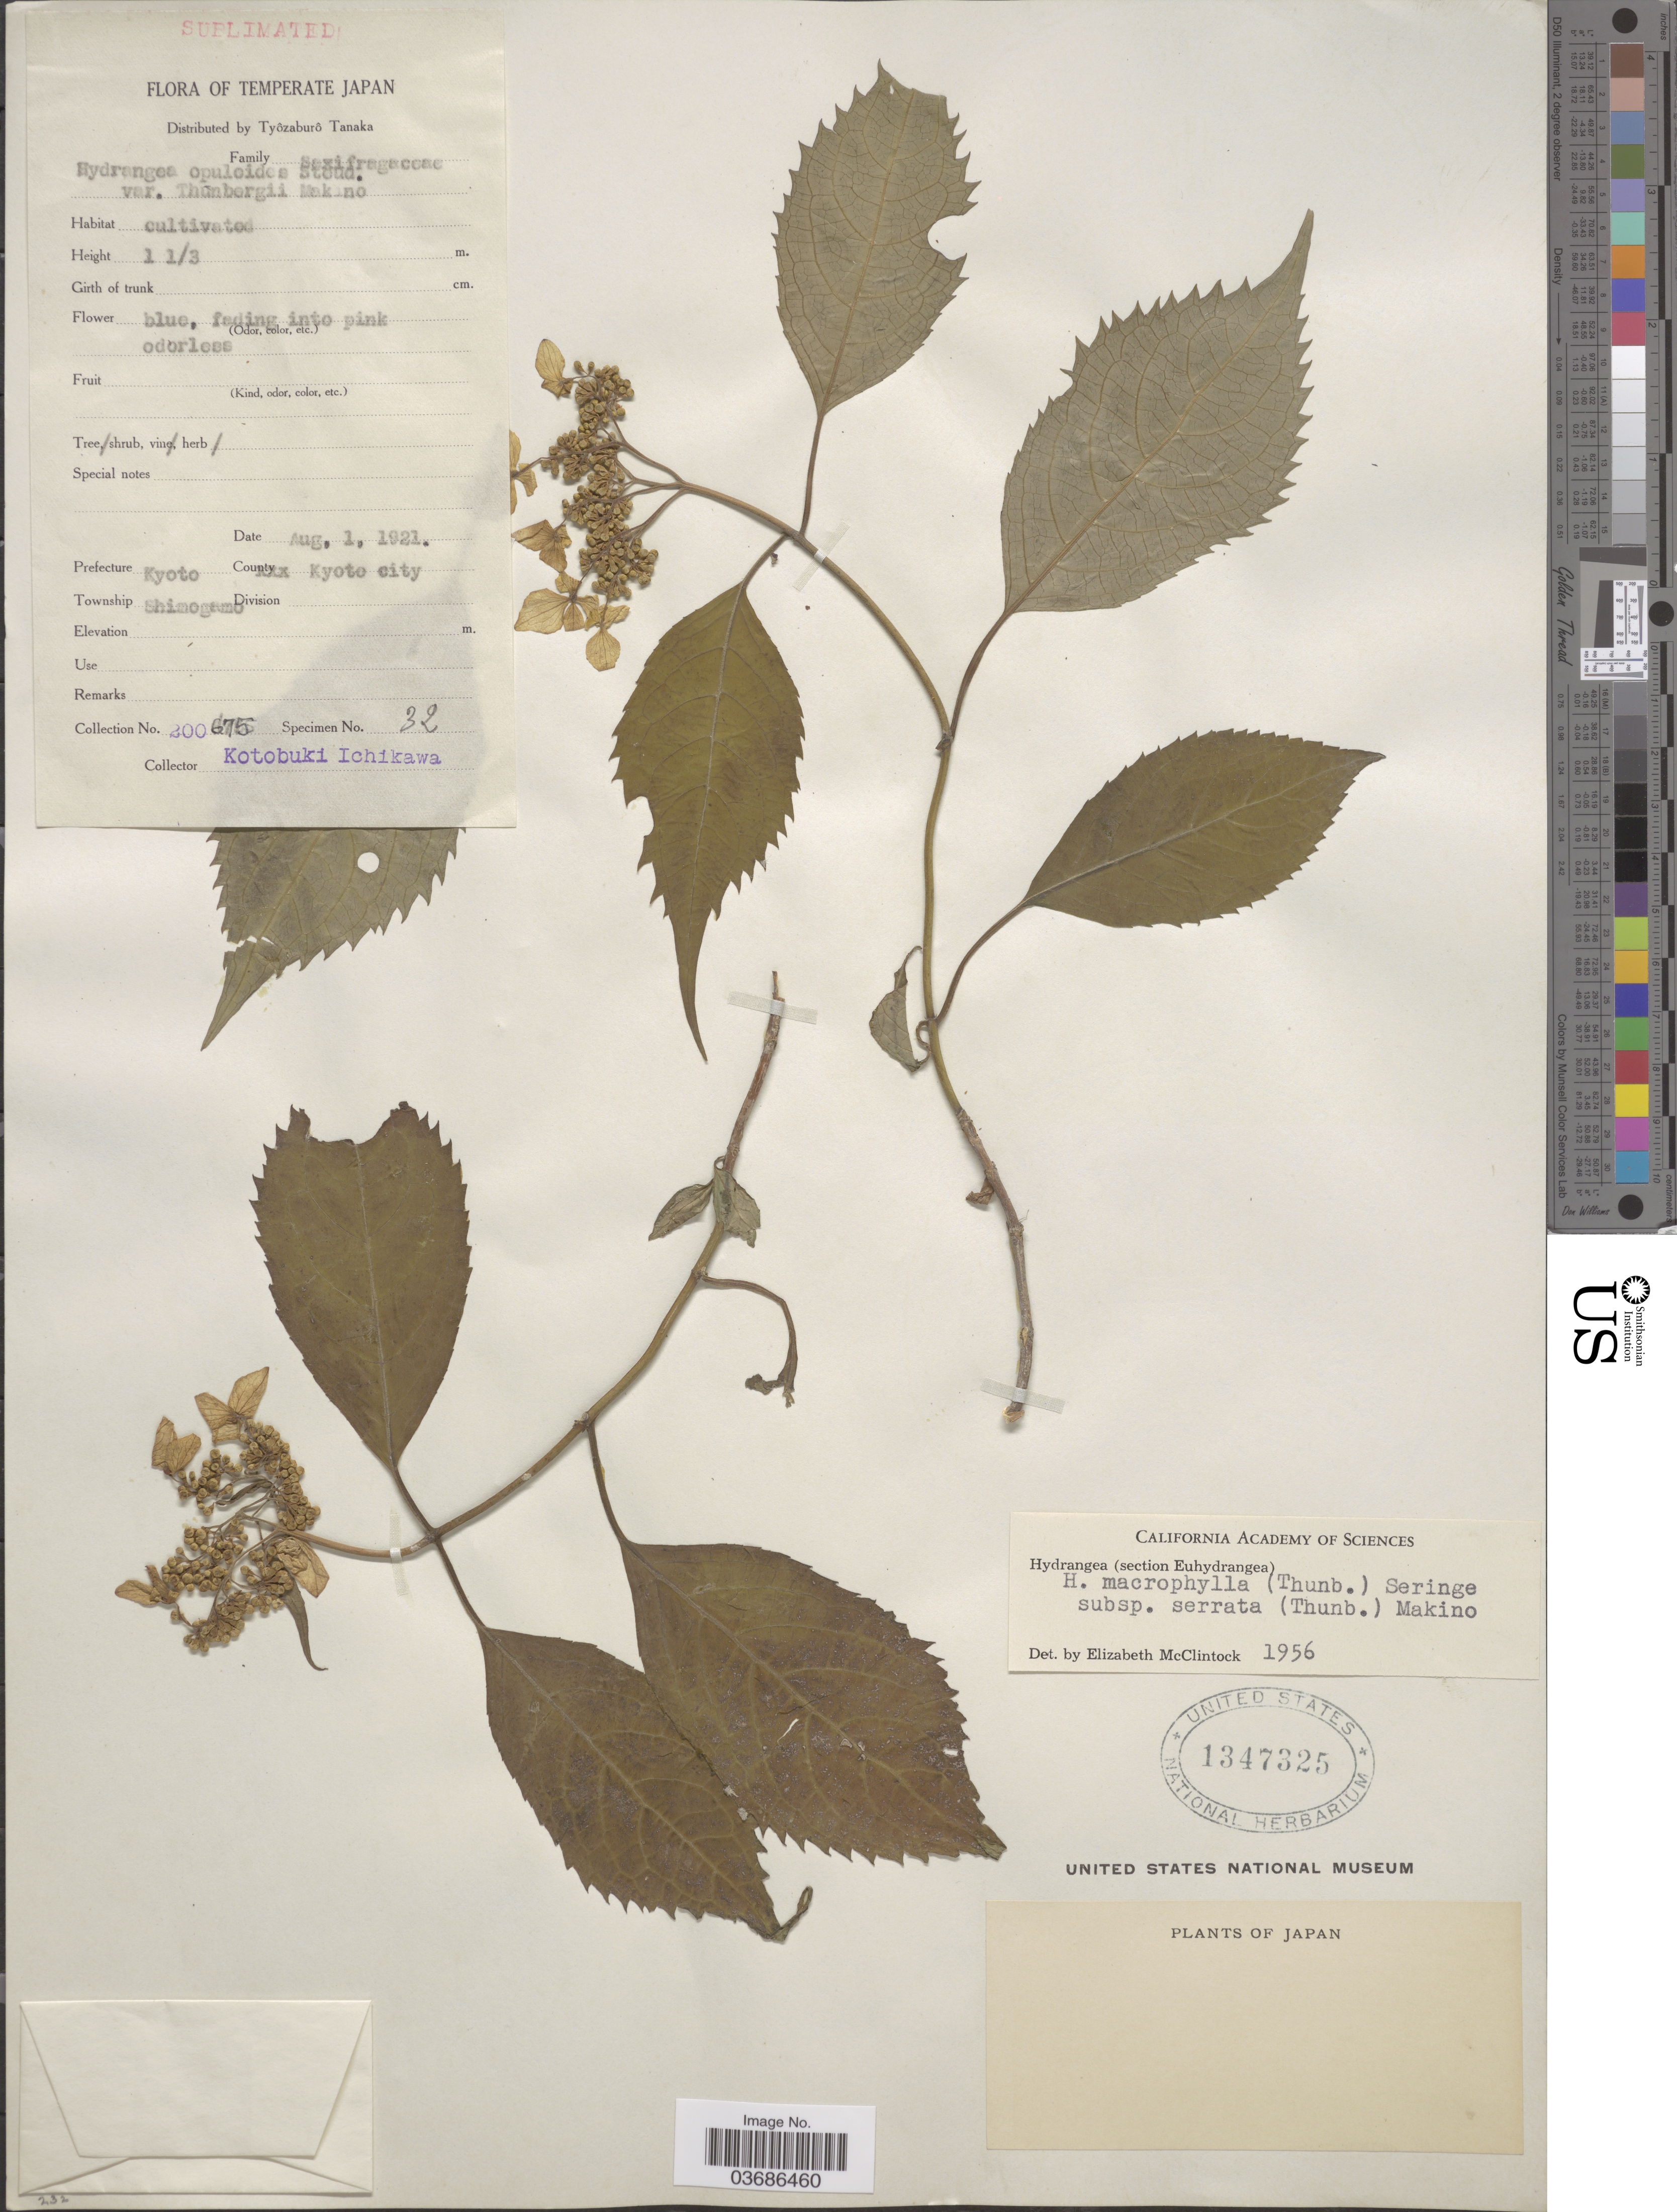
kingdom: Plantae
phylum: Tracheophyta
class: Magnoliopsida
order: Cornales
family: Hydrangeaceae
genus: Hydrangea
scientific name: Hydrangea macrophylla subsp. serrata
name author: (Thunb.) Makino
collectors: K. Ichikawa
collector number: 200675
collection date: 1921-08-01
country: Japan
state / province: Kyoto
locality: Temperate Japan. Prefecture Kyoto. County Kyoto city. Township Shimogamo.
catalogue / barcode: US 1347325